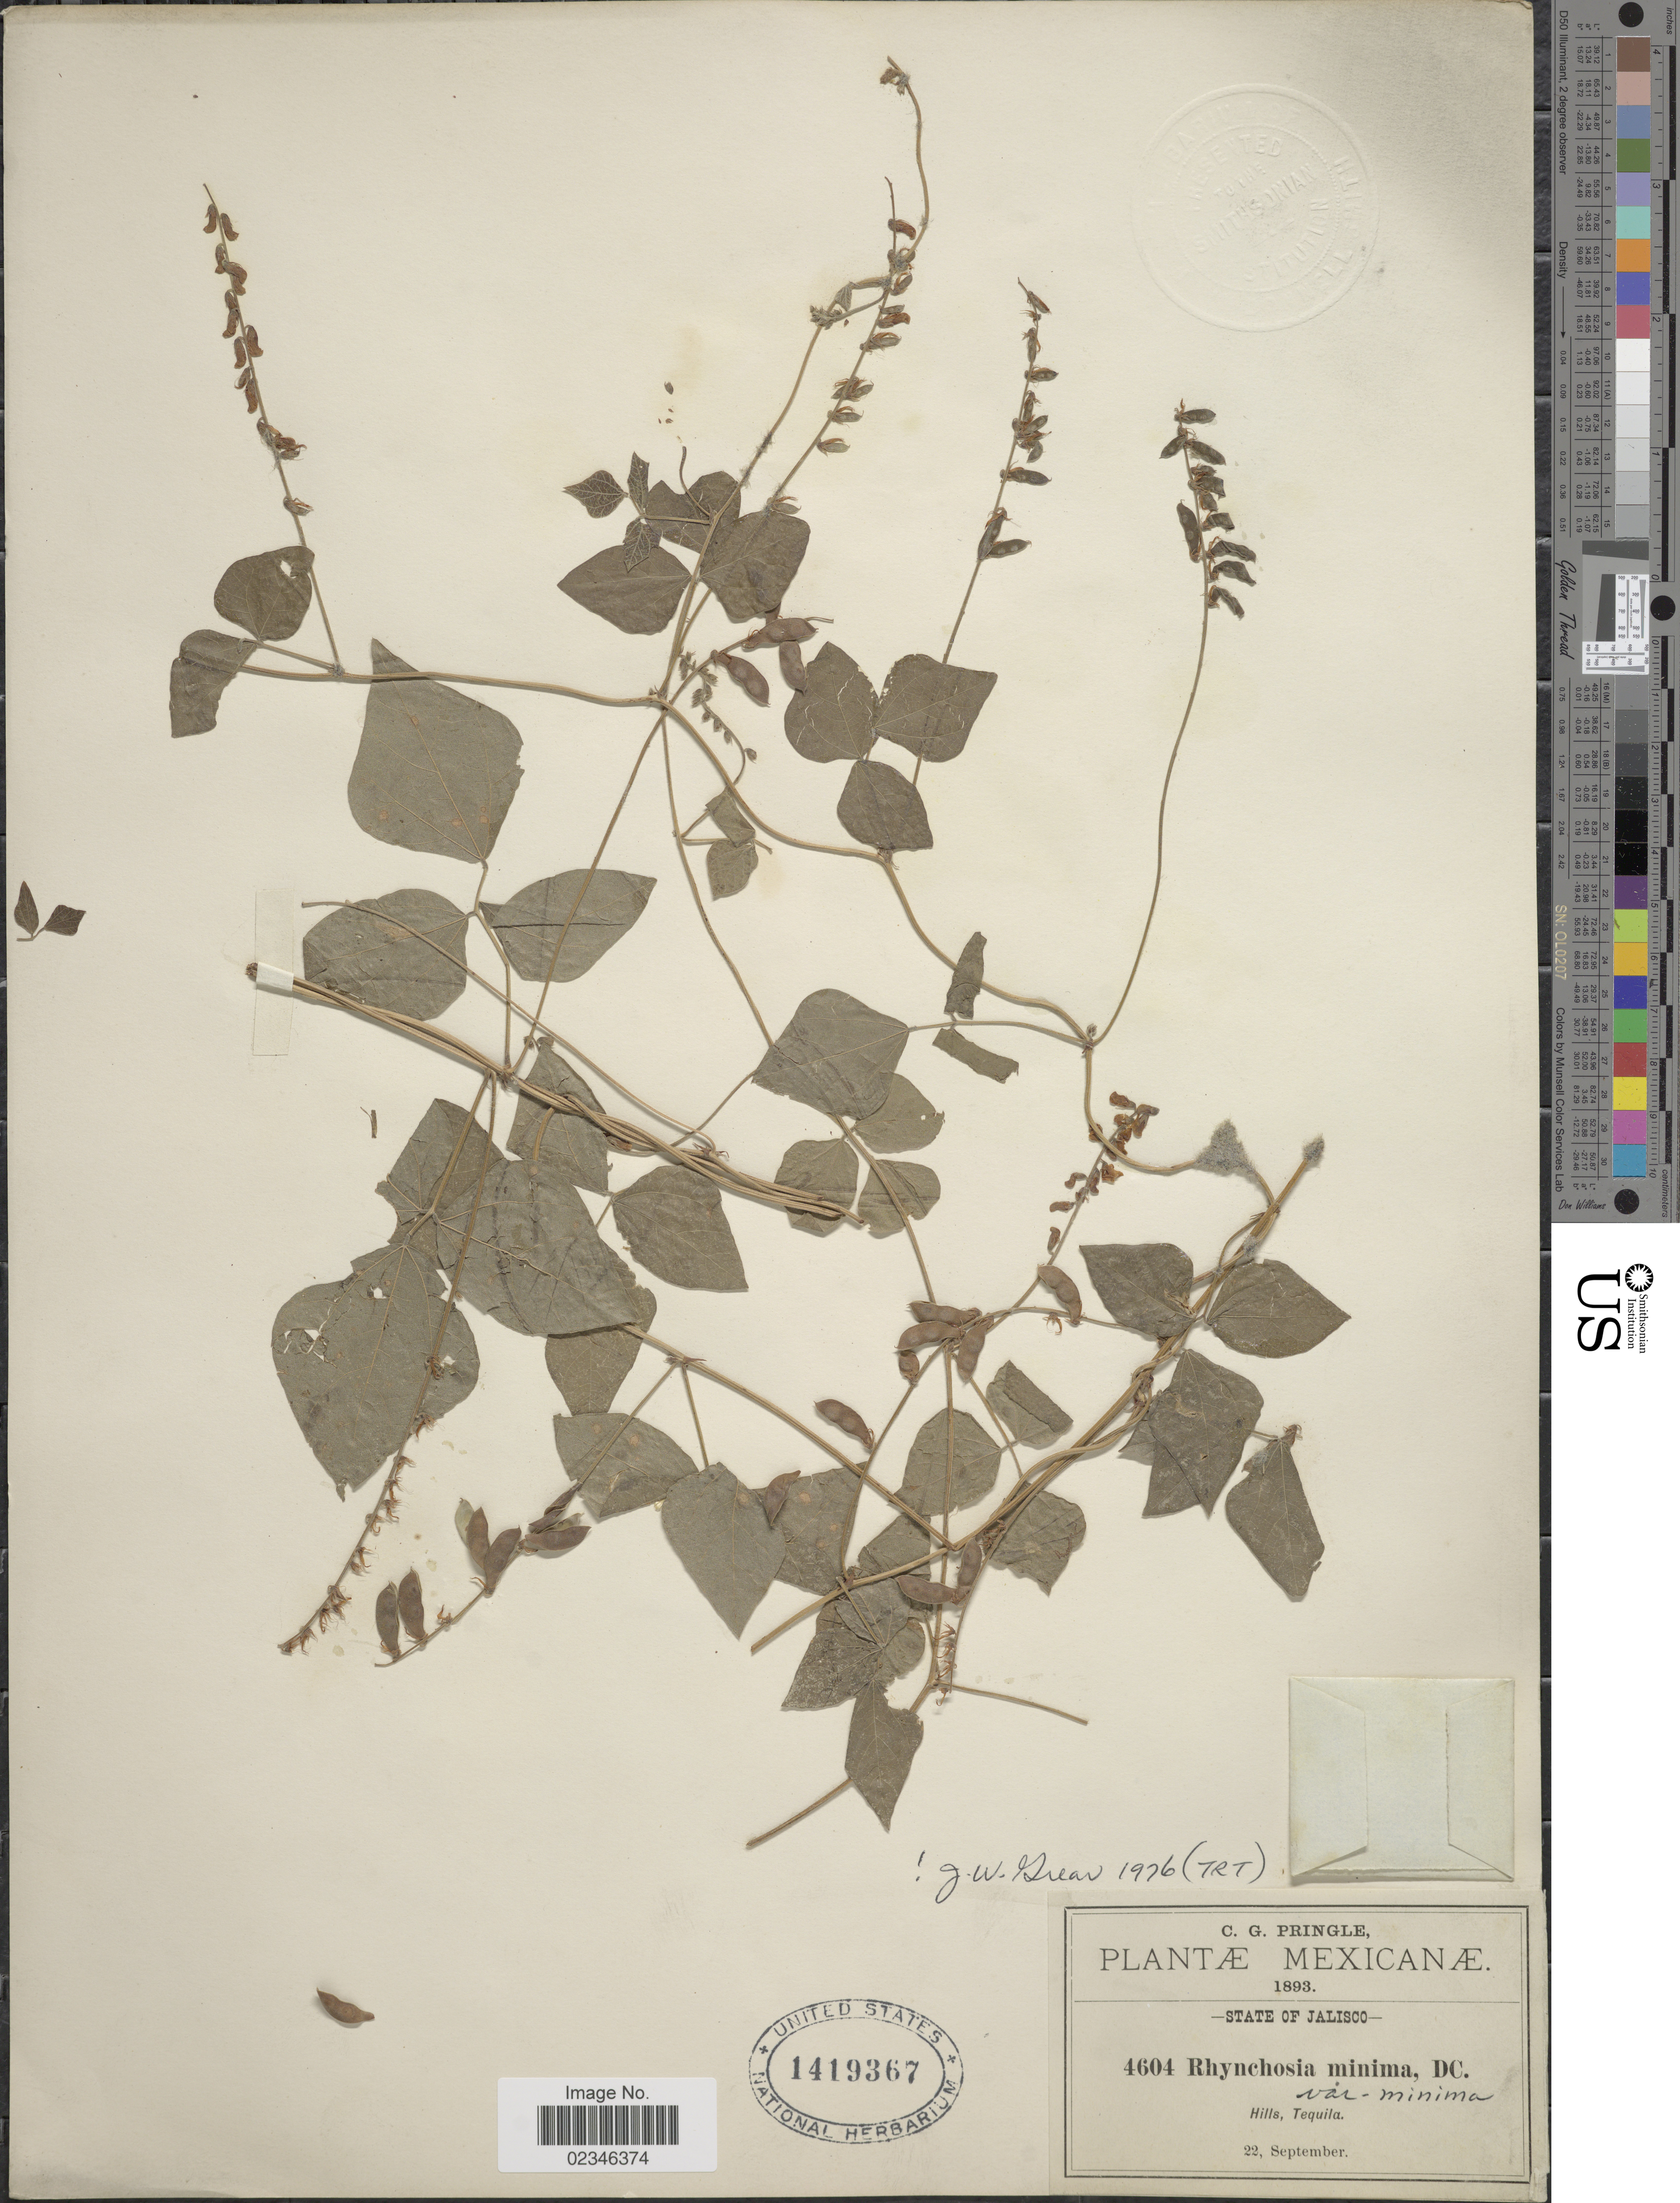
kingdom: Plantae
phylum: Tracheophyta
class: Magnoliopsida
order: Fabales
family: Fabaceae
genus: Rhynchosia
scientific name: Rhynchosia minima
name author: (L.) DC.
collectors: C. G. Pringle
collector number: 4604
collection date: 1893-09-22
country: Mexico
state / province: Jalisco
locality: Mexicanæ. State of Jalisco. Hills, Tequila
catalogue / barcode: US 1419367